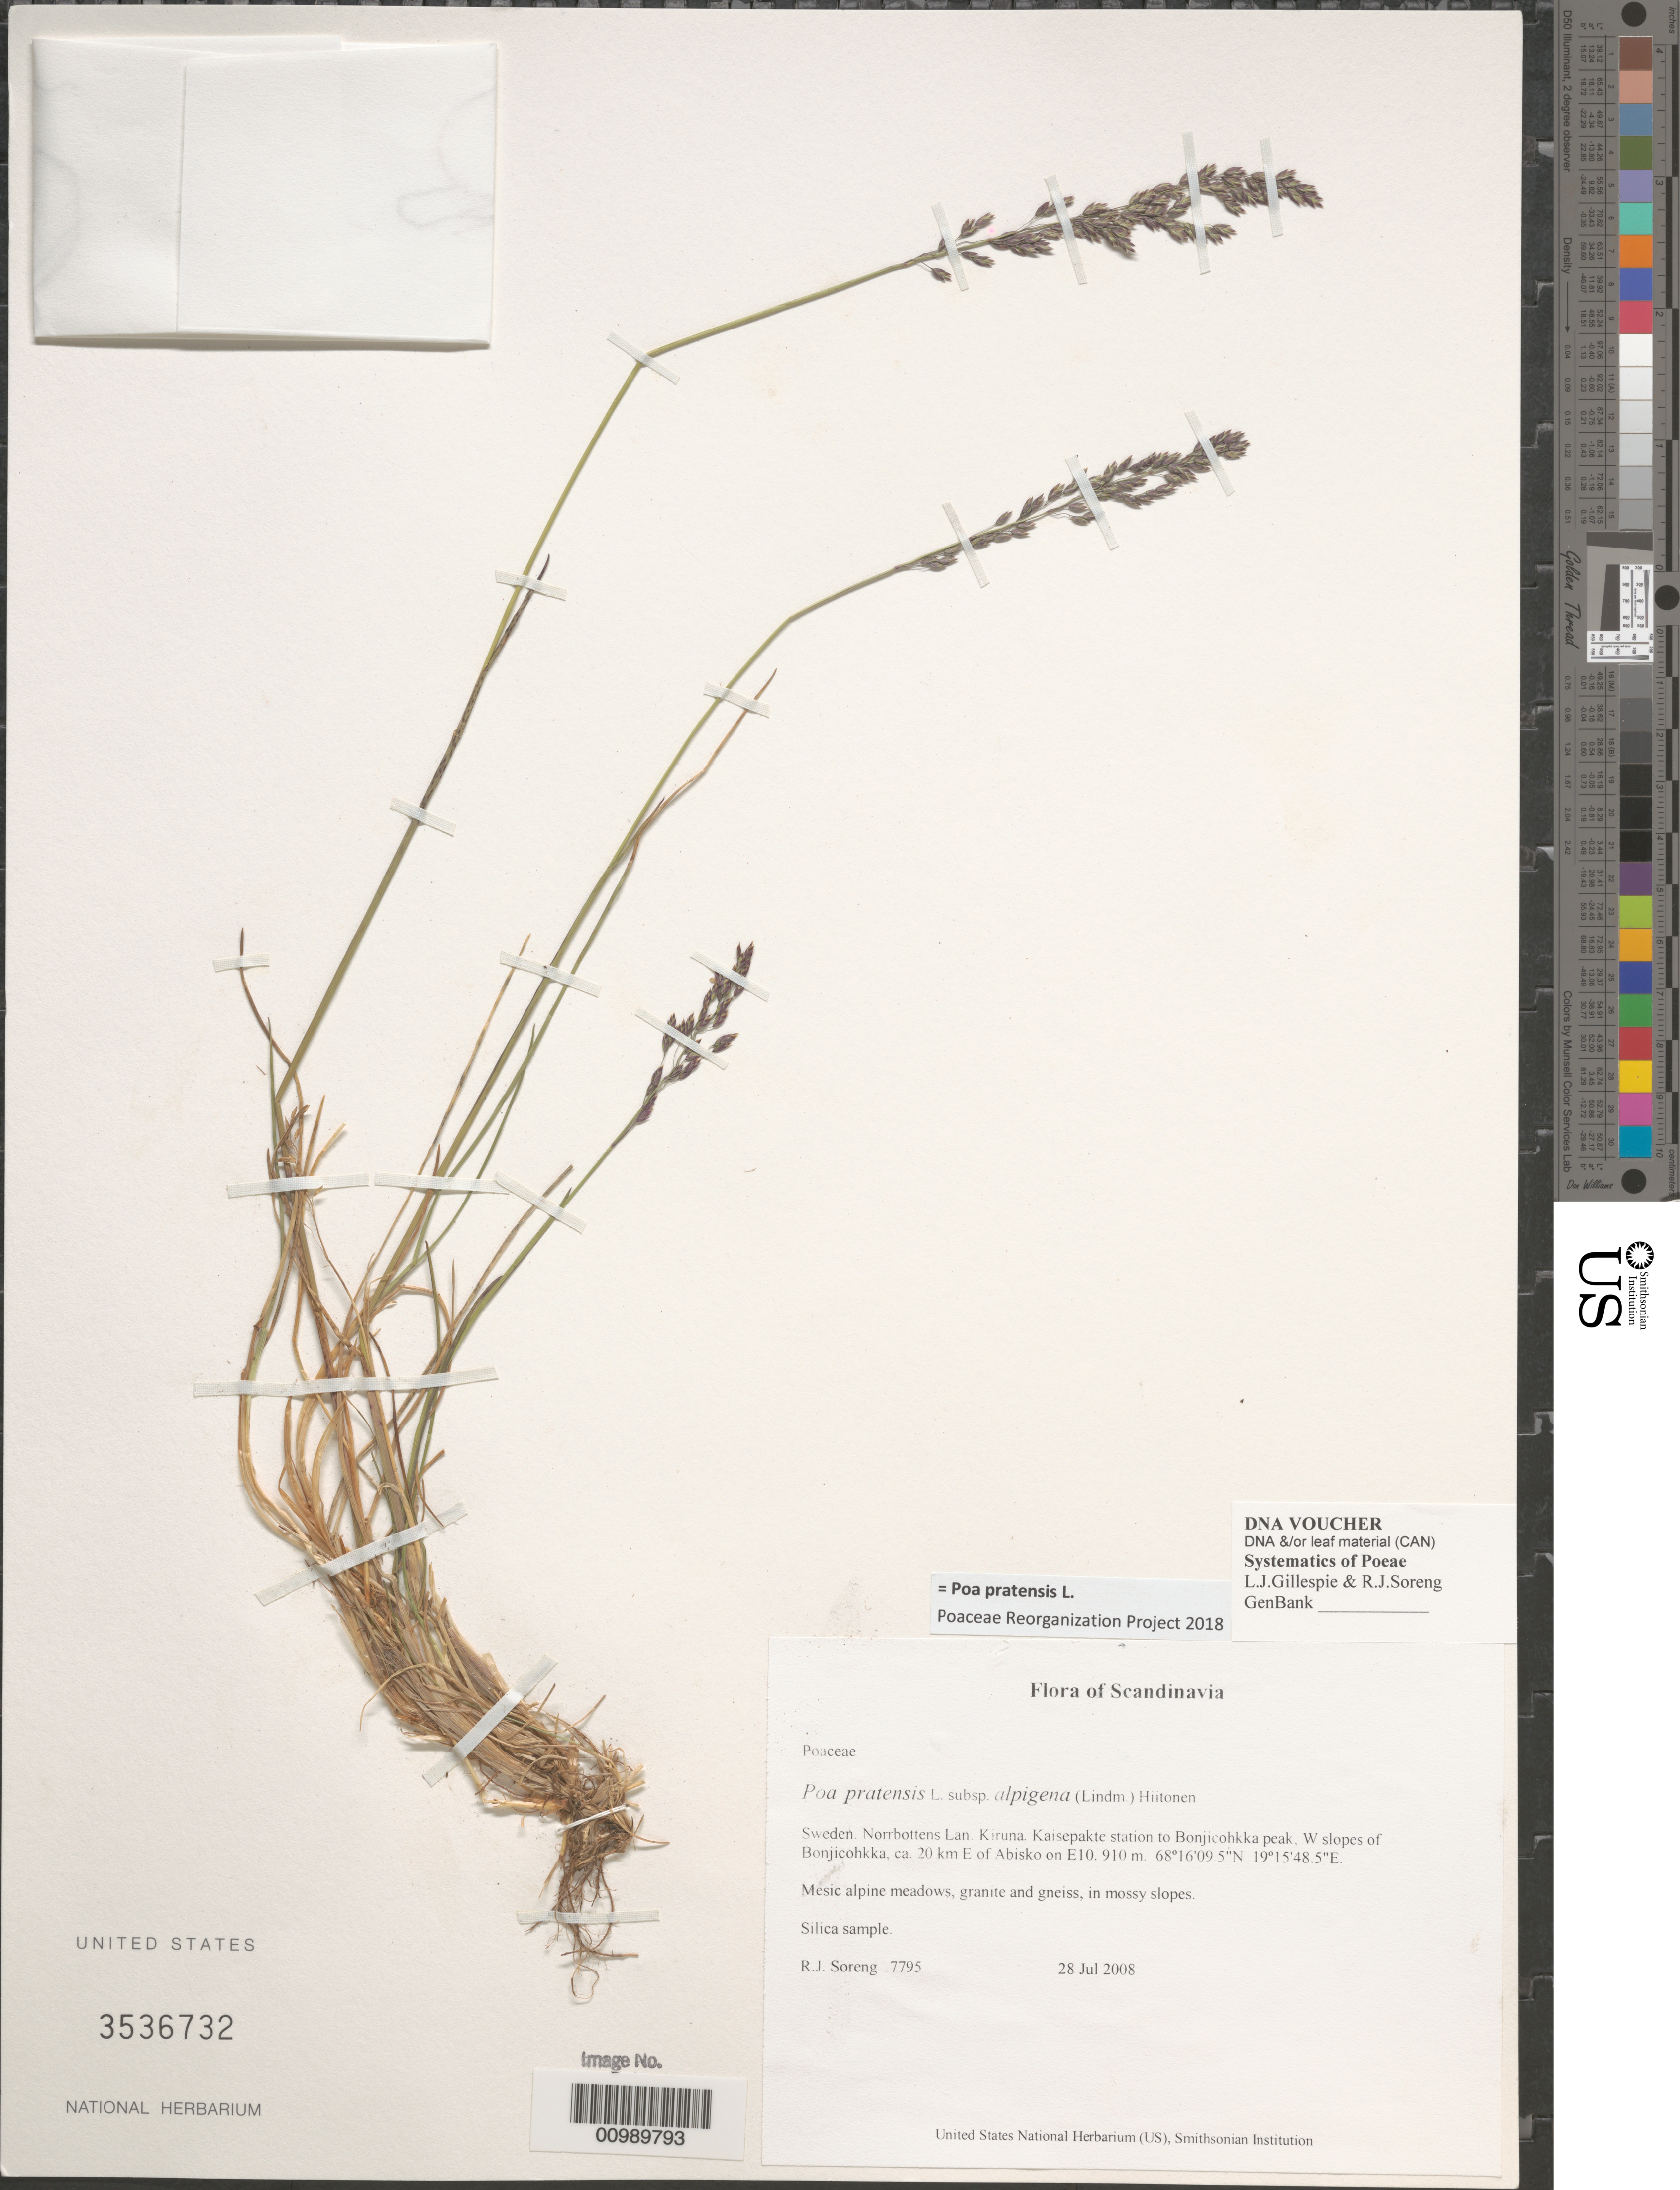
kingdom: Plantae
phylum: Tracheophyta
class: Liliopsida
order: Poales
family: Poaceae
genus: Poa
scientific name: Poa pratensis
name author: L.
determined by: Poaceae Reorganization Project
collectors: R. J. Soreng & N. L. Soreng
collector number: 7795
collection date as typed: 28 Jul 2008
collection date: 2008-07-28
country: Sweden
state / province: Norrbotten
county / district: Kiruna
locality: Kaisepakte station to Bonjicohkka peak, W slopes of Bonjicohkka, ca. 20 km E of Abisko on E10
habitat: Mesic alpine meadows, granite and gneiss, in mossy slopes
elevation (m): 910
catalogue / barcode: US 3536732